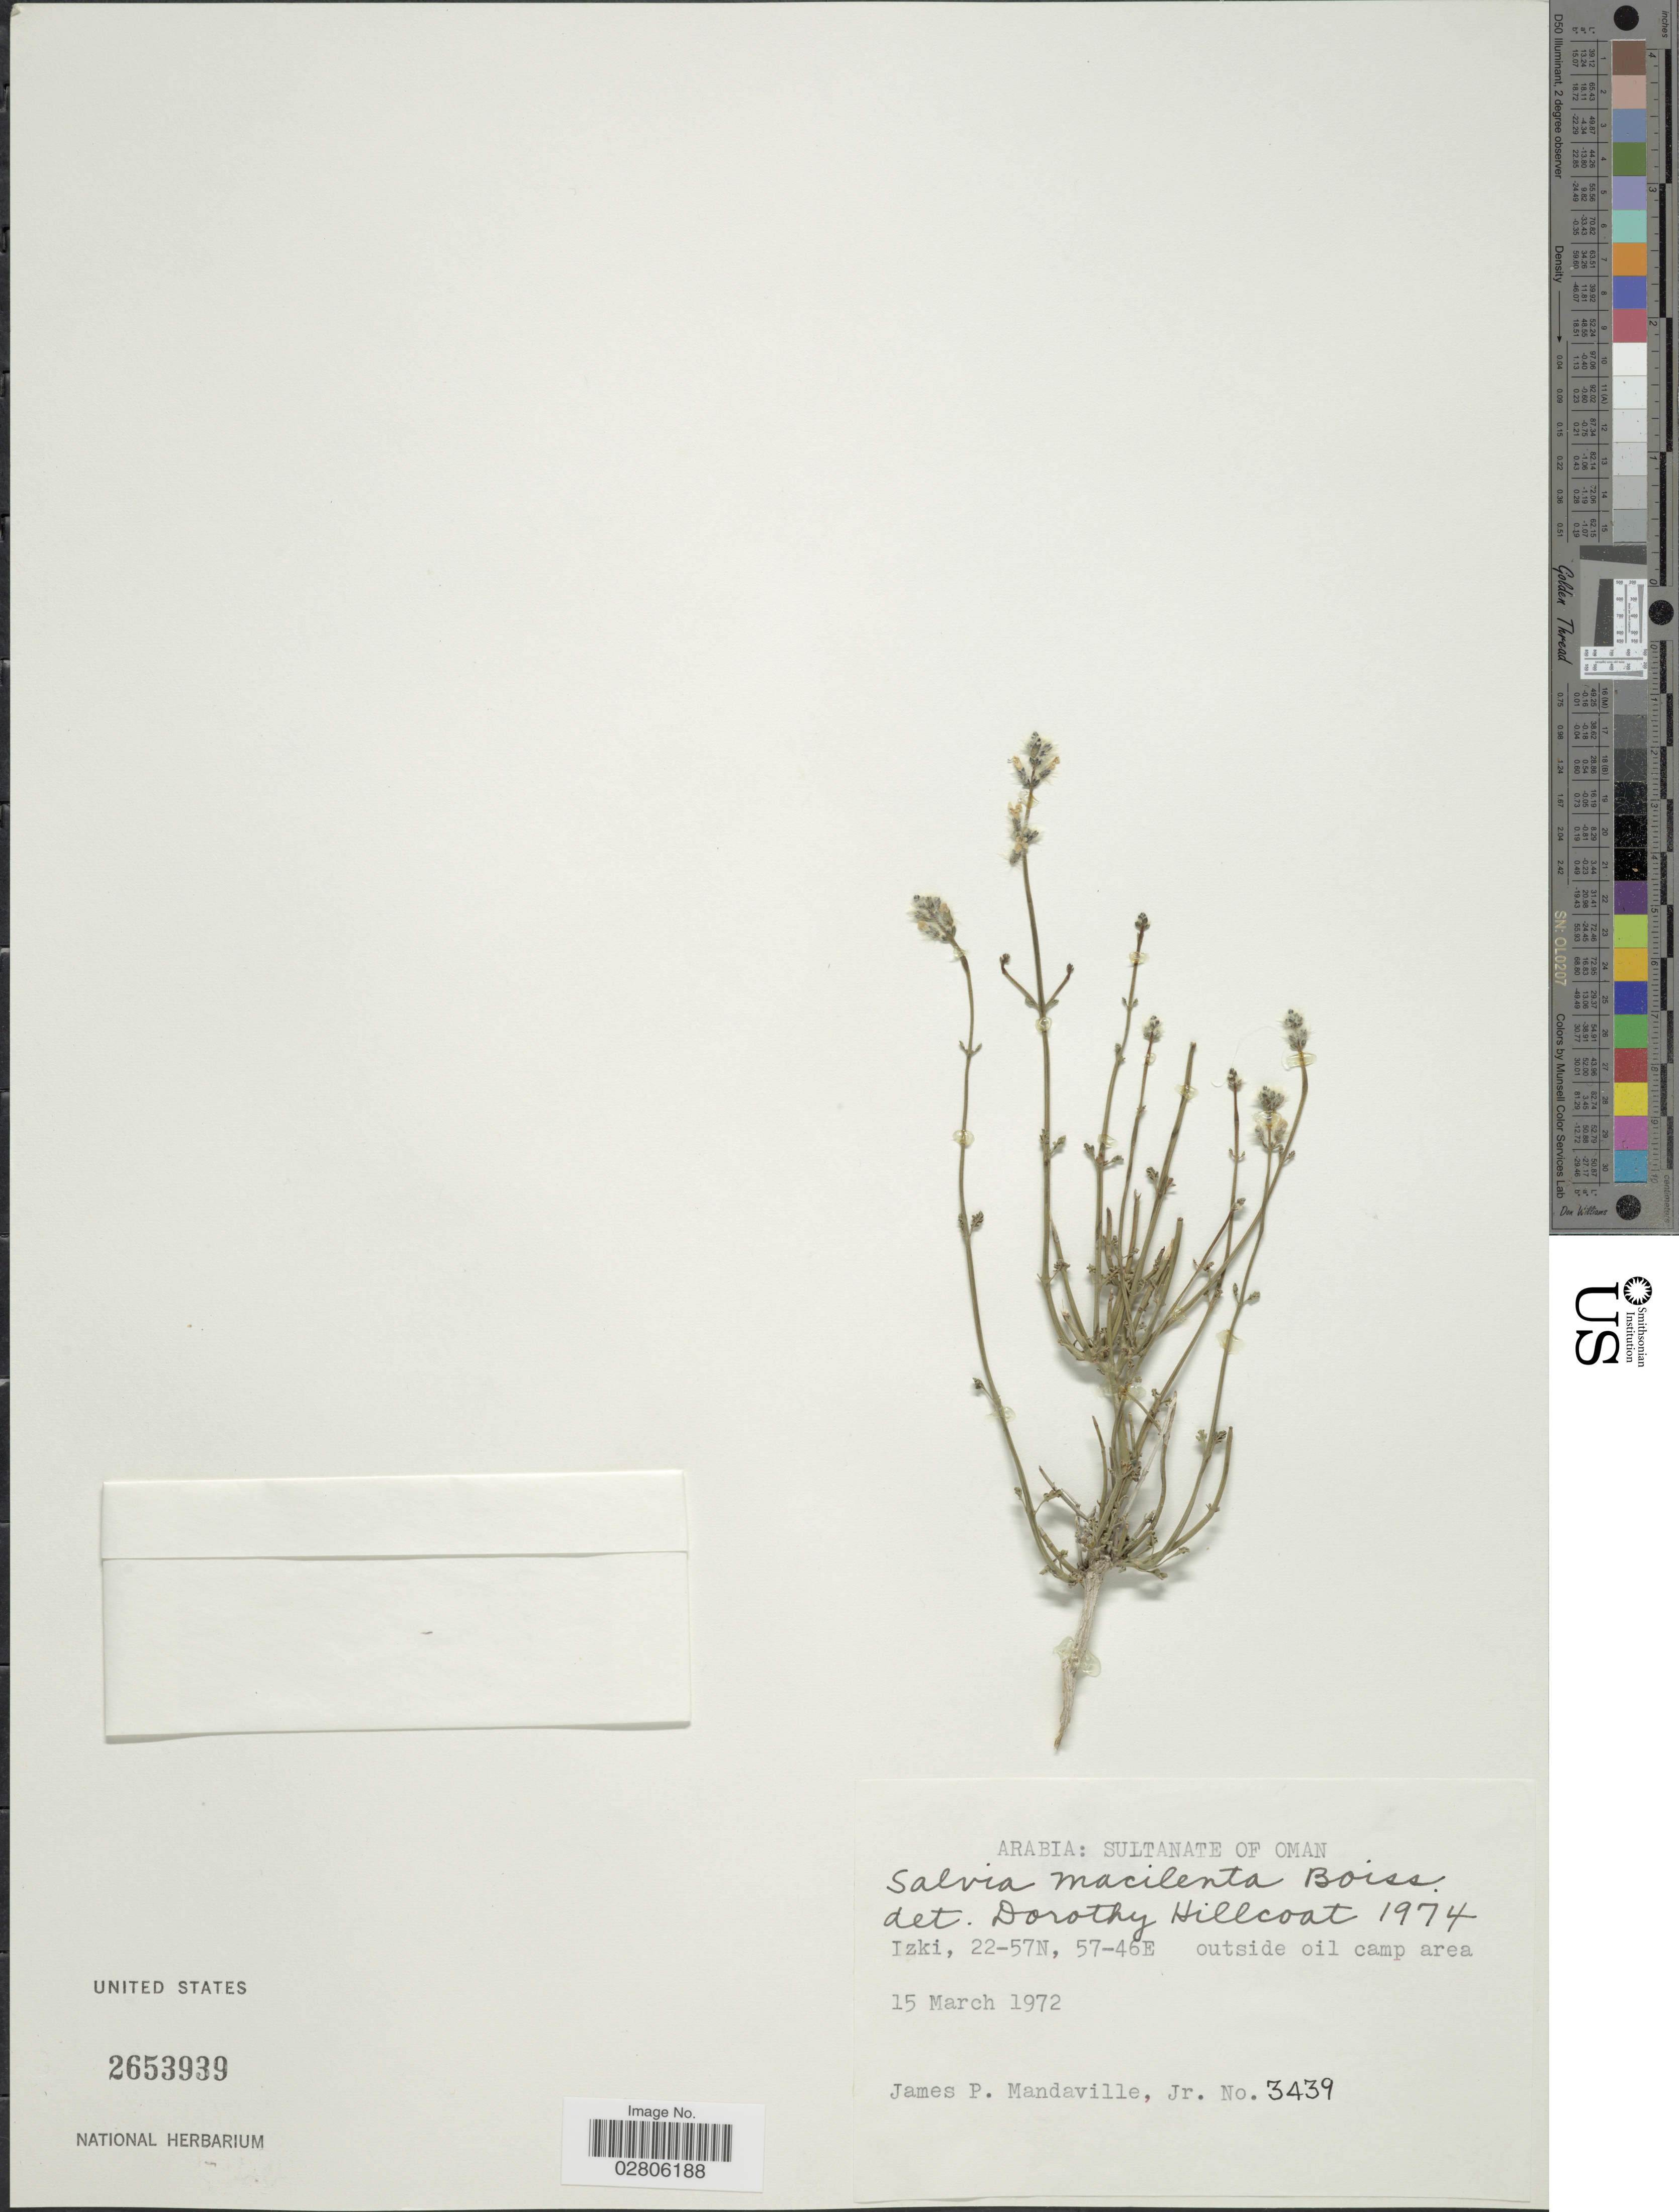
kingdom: Plantae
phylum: Tracheophyta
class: Magnoliopsida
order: Lamiales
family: Lamiaceae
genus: Salvia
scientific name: Salvia macilenta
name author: Boiss.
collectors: J. Mandaville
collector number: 3439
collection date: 1972-03-15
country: Oman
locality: Sultanate of Oman, Izki.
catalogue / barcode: US 2653939